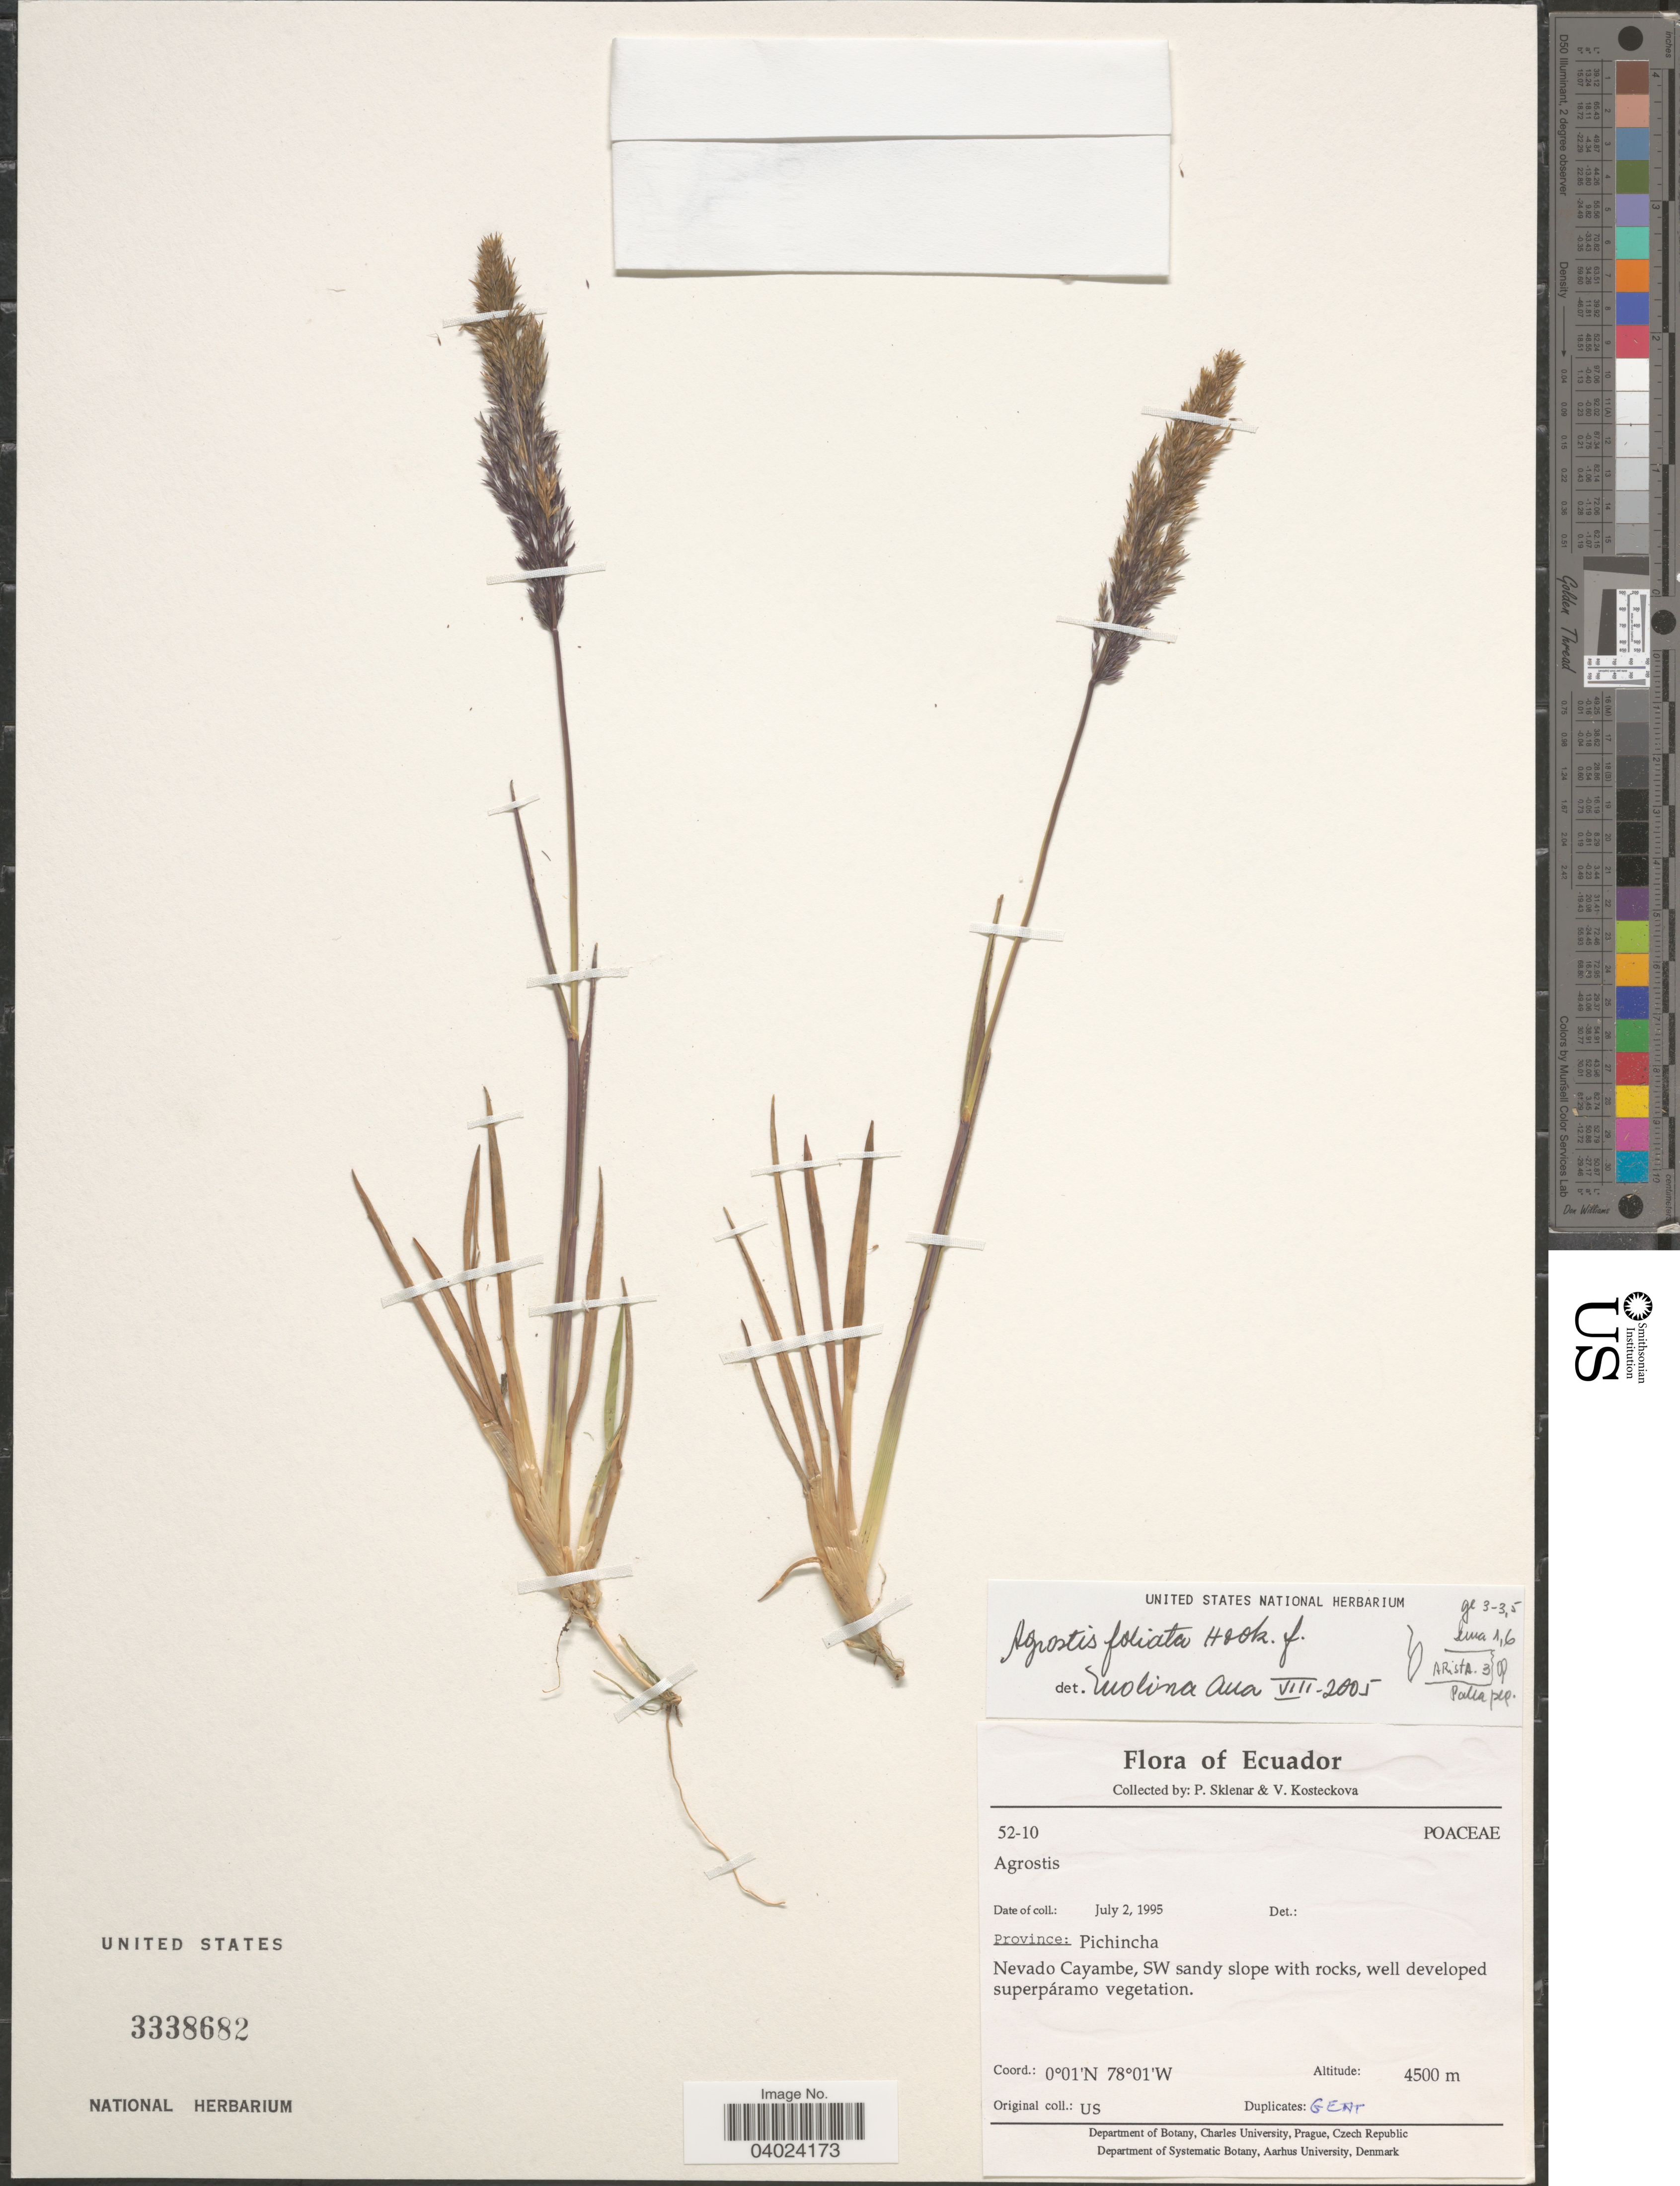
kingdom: Plantae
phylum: Tracheophyta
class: Liliopsida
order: Poales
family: Poaceae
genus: Agrostis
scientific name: Agrostis foliata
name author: Hook. f.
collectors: P. Sklenar & V. Kosteckova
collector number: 52-10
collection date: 1995-07-02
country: Ecuador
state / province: Pichincha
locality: Nevado Cayambe, SW sandy slope with rocks.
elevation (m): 4500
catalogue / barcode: US 3338682